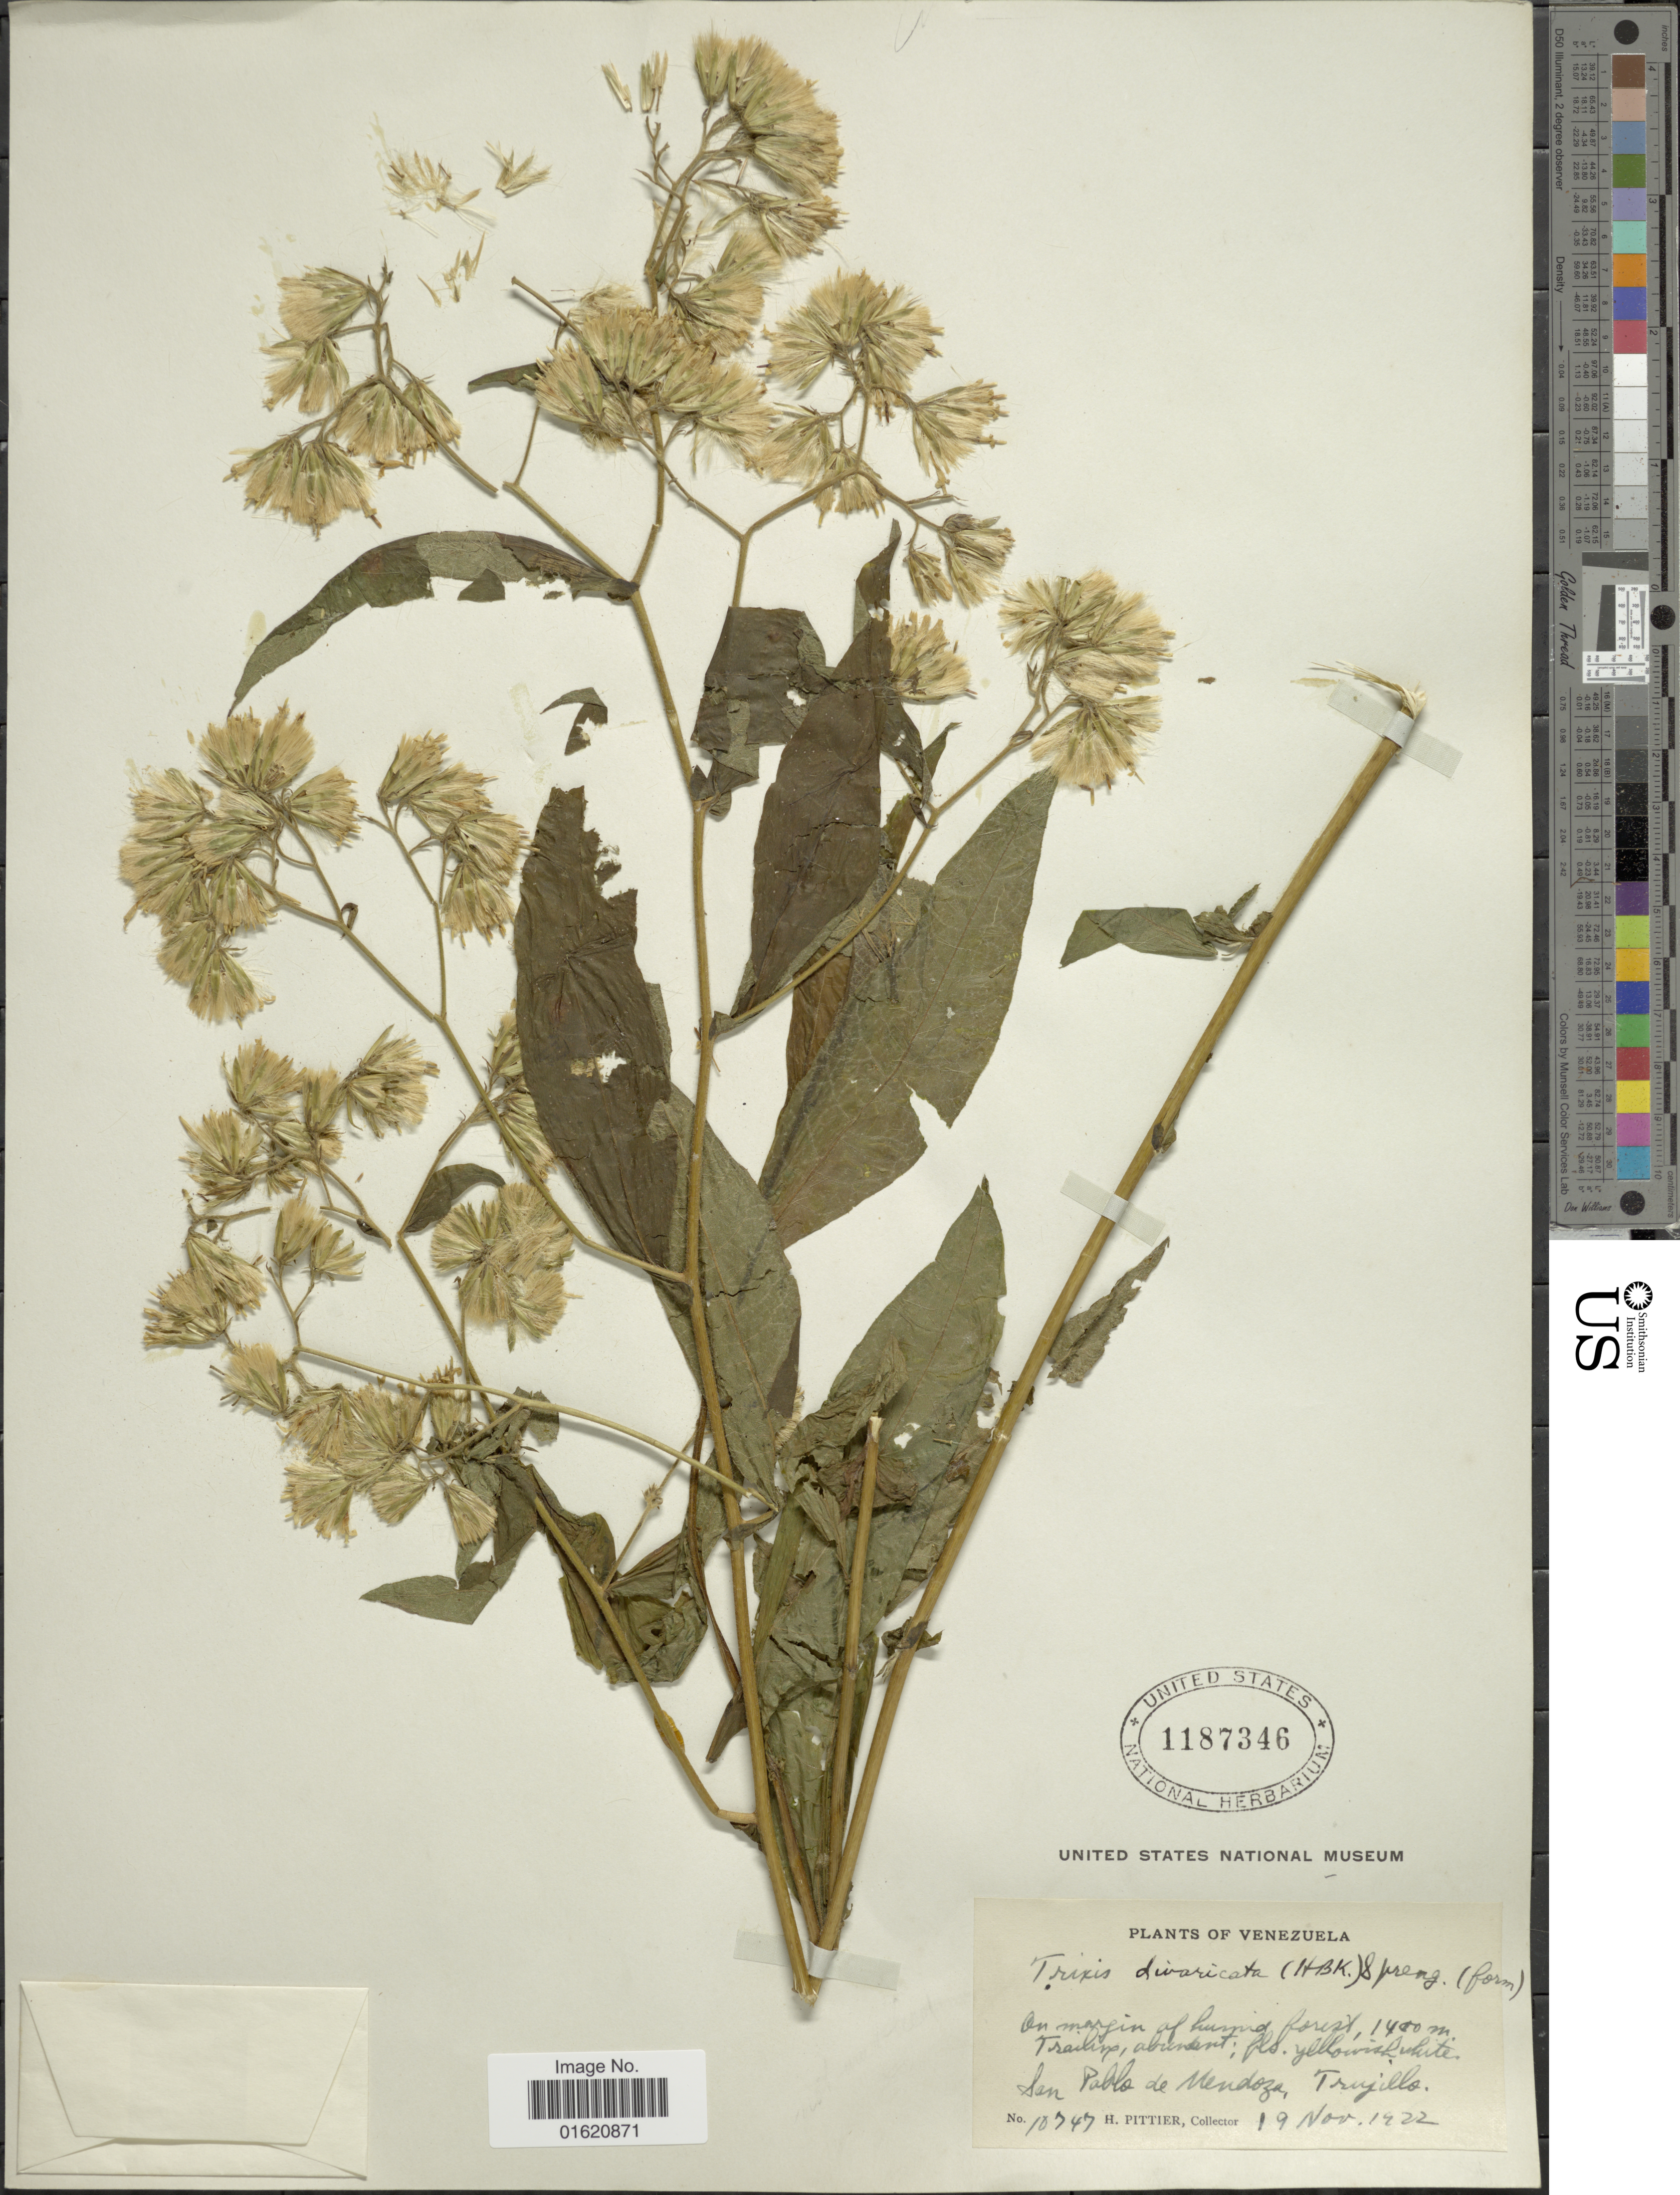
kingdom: Plantae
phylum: Tracheophyta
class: Magnoliopsida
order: Asterales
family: Asteraceae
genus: Trixis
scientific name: Trixis antimenorrhoea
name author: (Schrank) Mart. ex Kuntze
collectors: H. F. Pittier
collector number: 10747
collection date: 1922-11-19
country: Venezuela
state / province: Trujillo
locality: On margin of hanging forest, San Pablo de Mendoza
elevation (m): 1400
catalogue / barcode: US 1187346